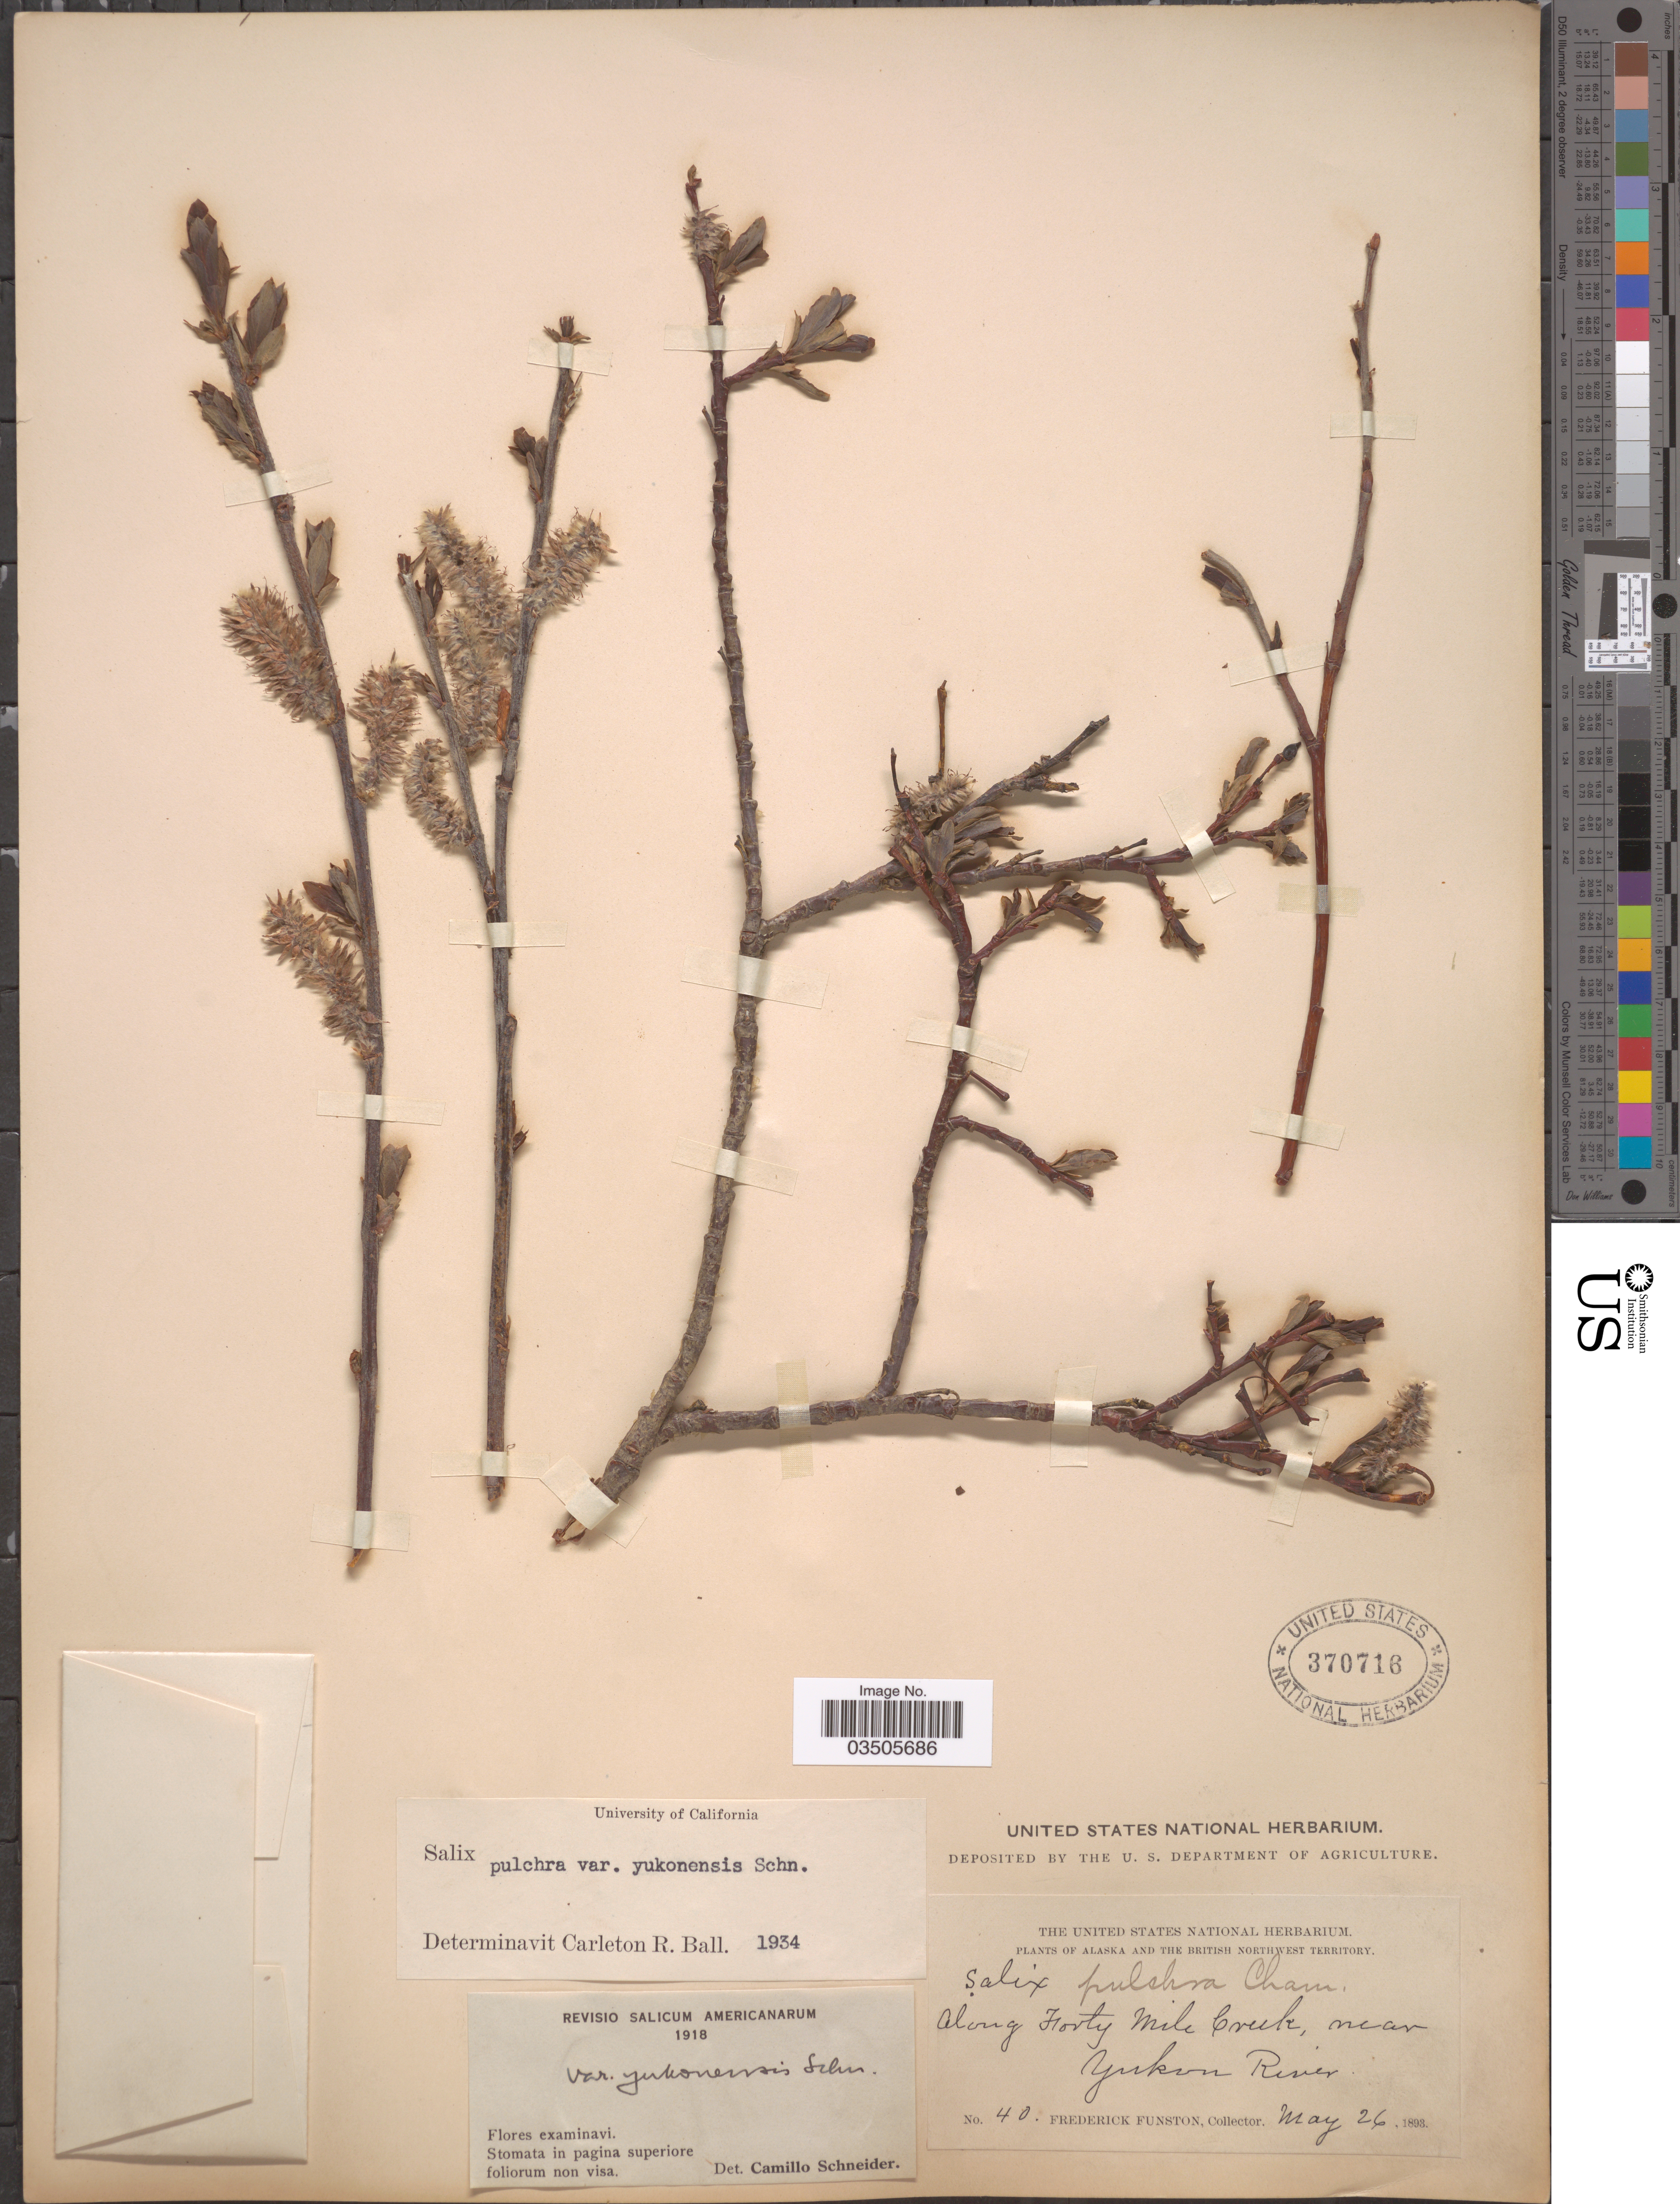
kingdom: Plantae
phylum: Tracheophyta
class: Magnoliopsida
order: Malpighiales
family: Salicaceae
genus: Salix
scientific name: Salix pulchra var. yukonensis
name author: C.K. Schneid.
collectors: F. Funston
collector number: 40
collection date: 1893-05-26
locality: Alaska and the British Northwest Territory. Along Forty Mile Creek, near Yukon River.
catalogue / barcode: US 370716